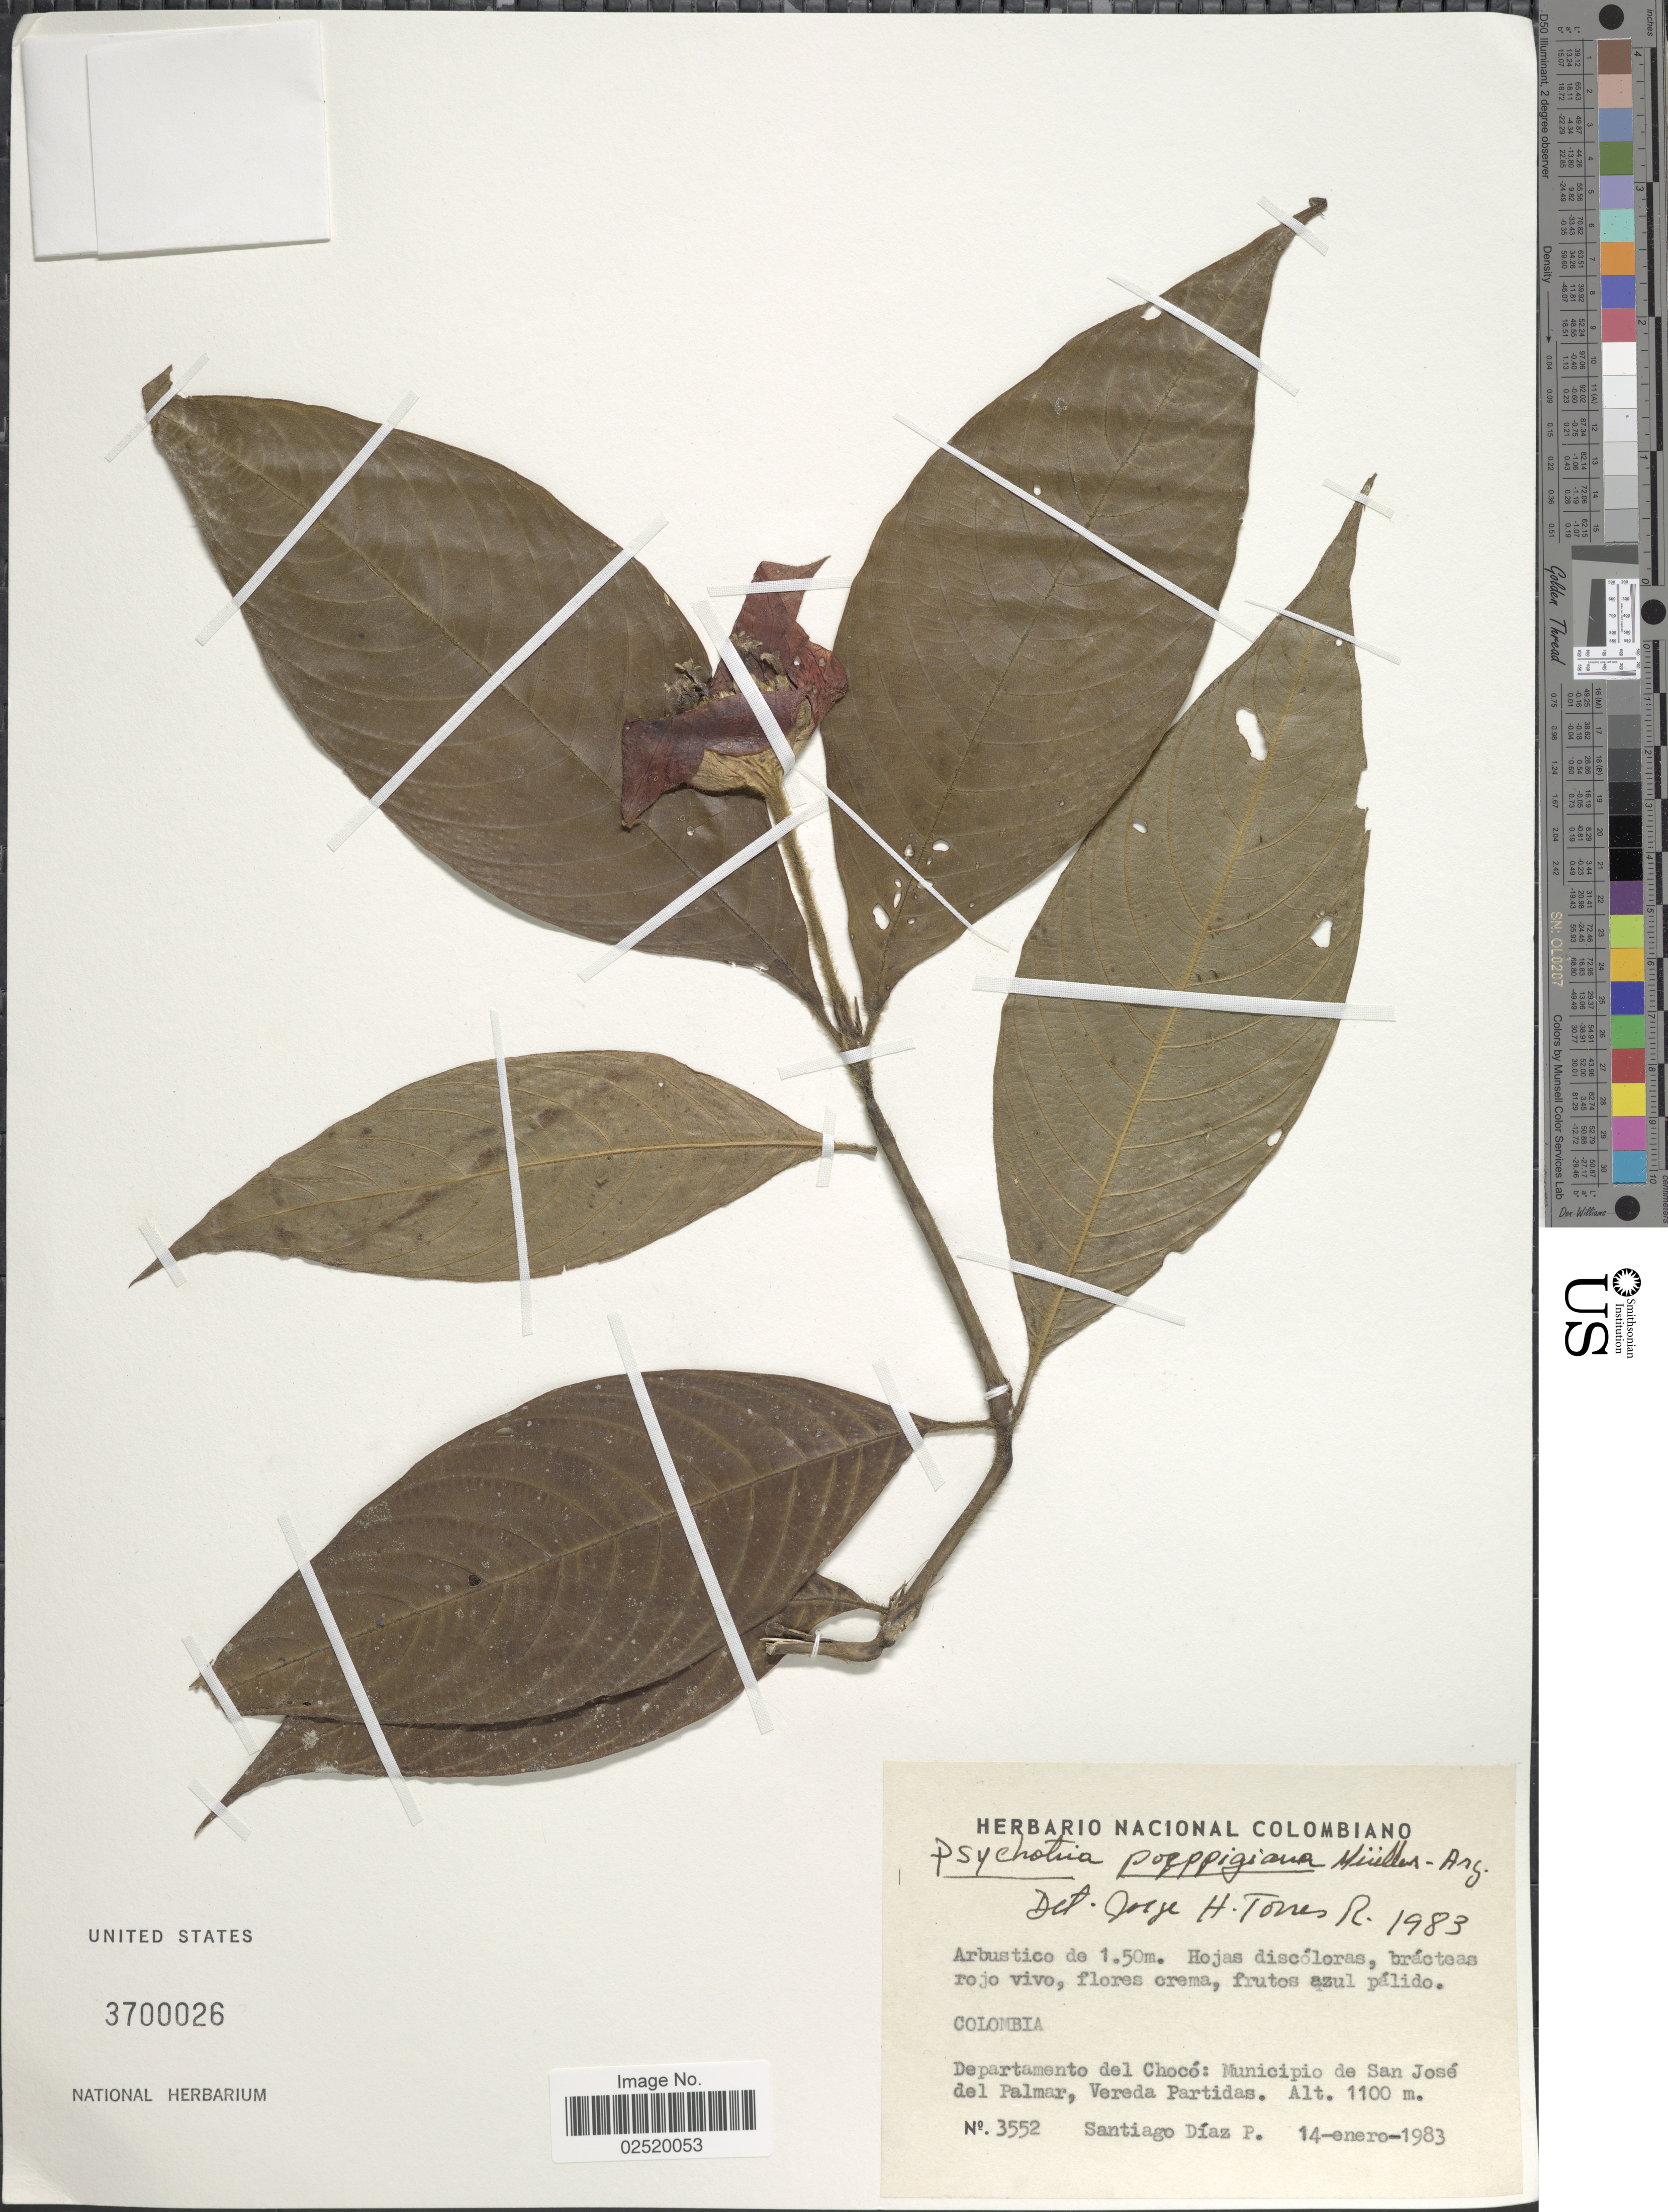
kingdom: Plantae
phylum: Tracheophyta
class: Magnoliopsida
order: Gentianales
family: Rubiaceae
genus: Psychotria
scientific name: Psychotria poeppigiana subsp. poeppigiana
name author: Müll. Arg.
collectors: S. Díaz Píedrahíta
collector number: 3552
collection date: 1983-01-14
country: Colombia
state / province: Chocó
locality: Departamento del Choco: Municipio de San Jose del Palmar, Vereda Partidas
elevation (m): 1100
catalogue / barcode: US 3700026